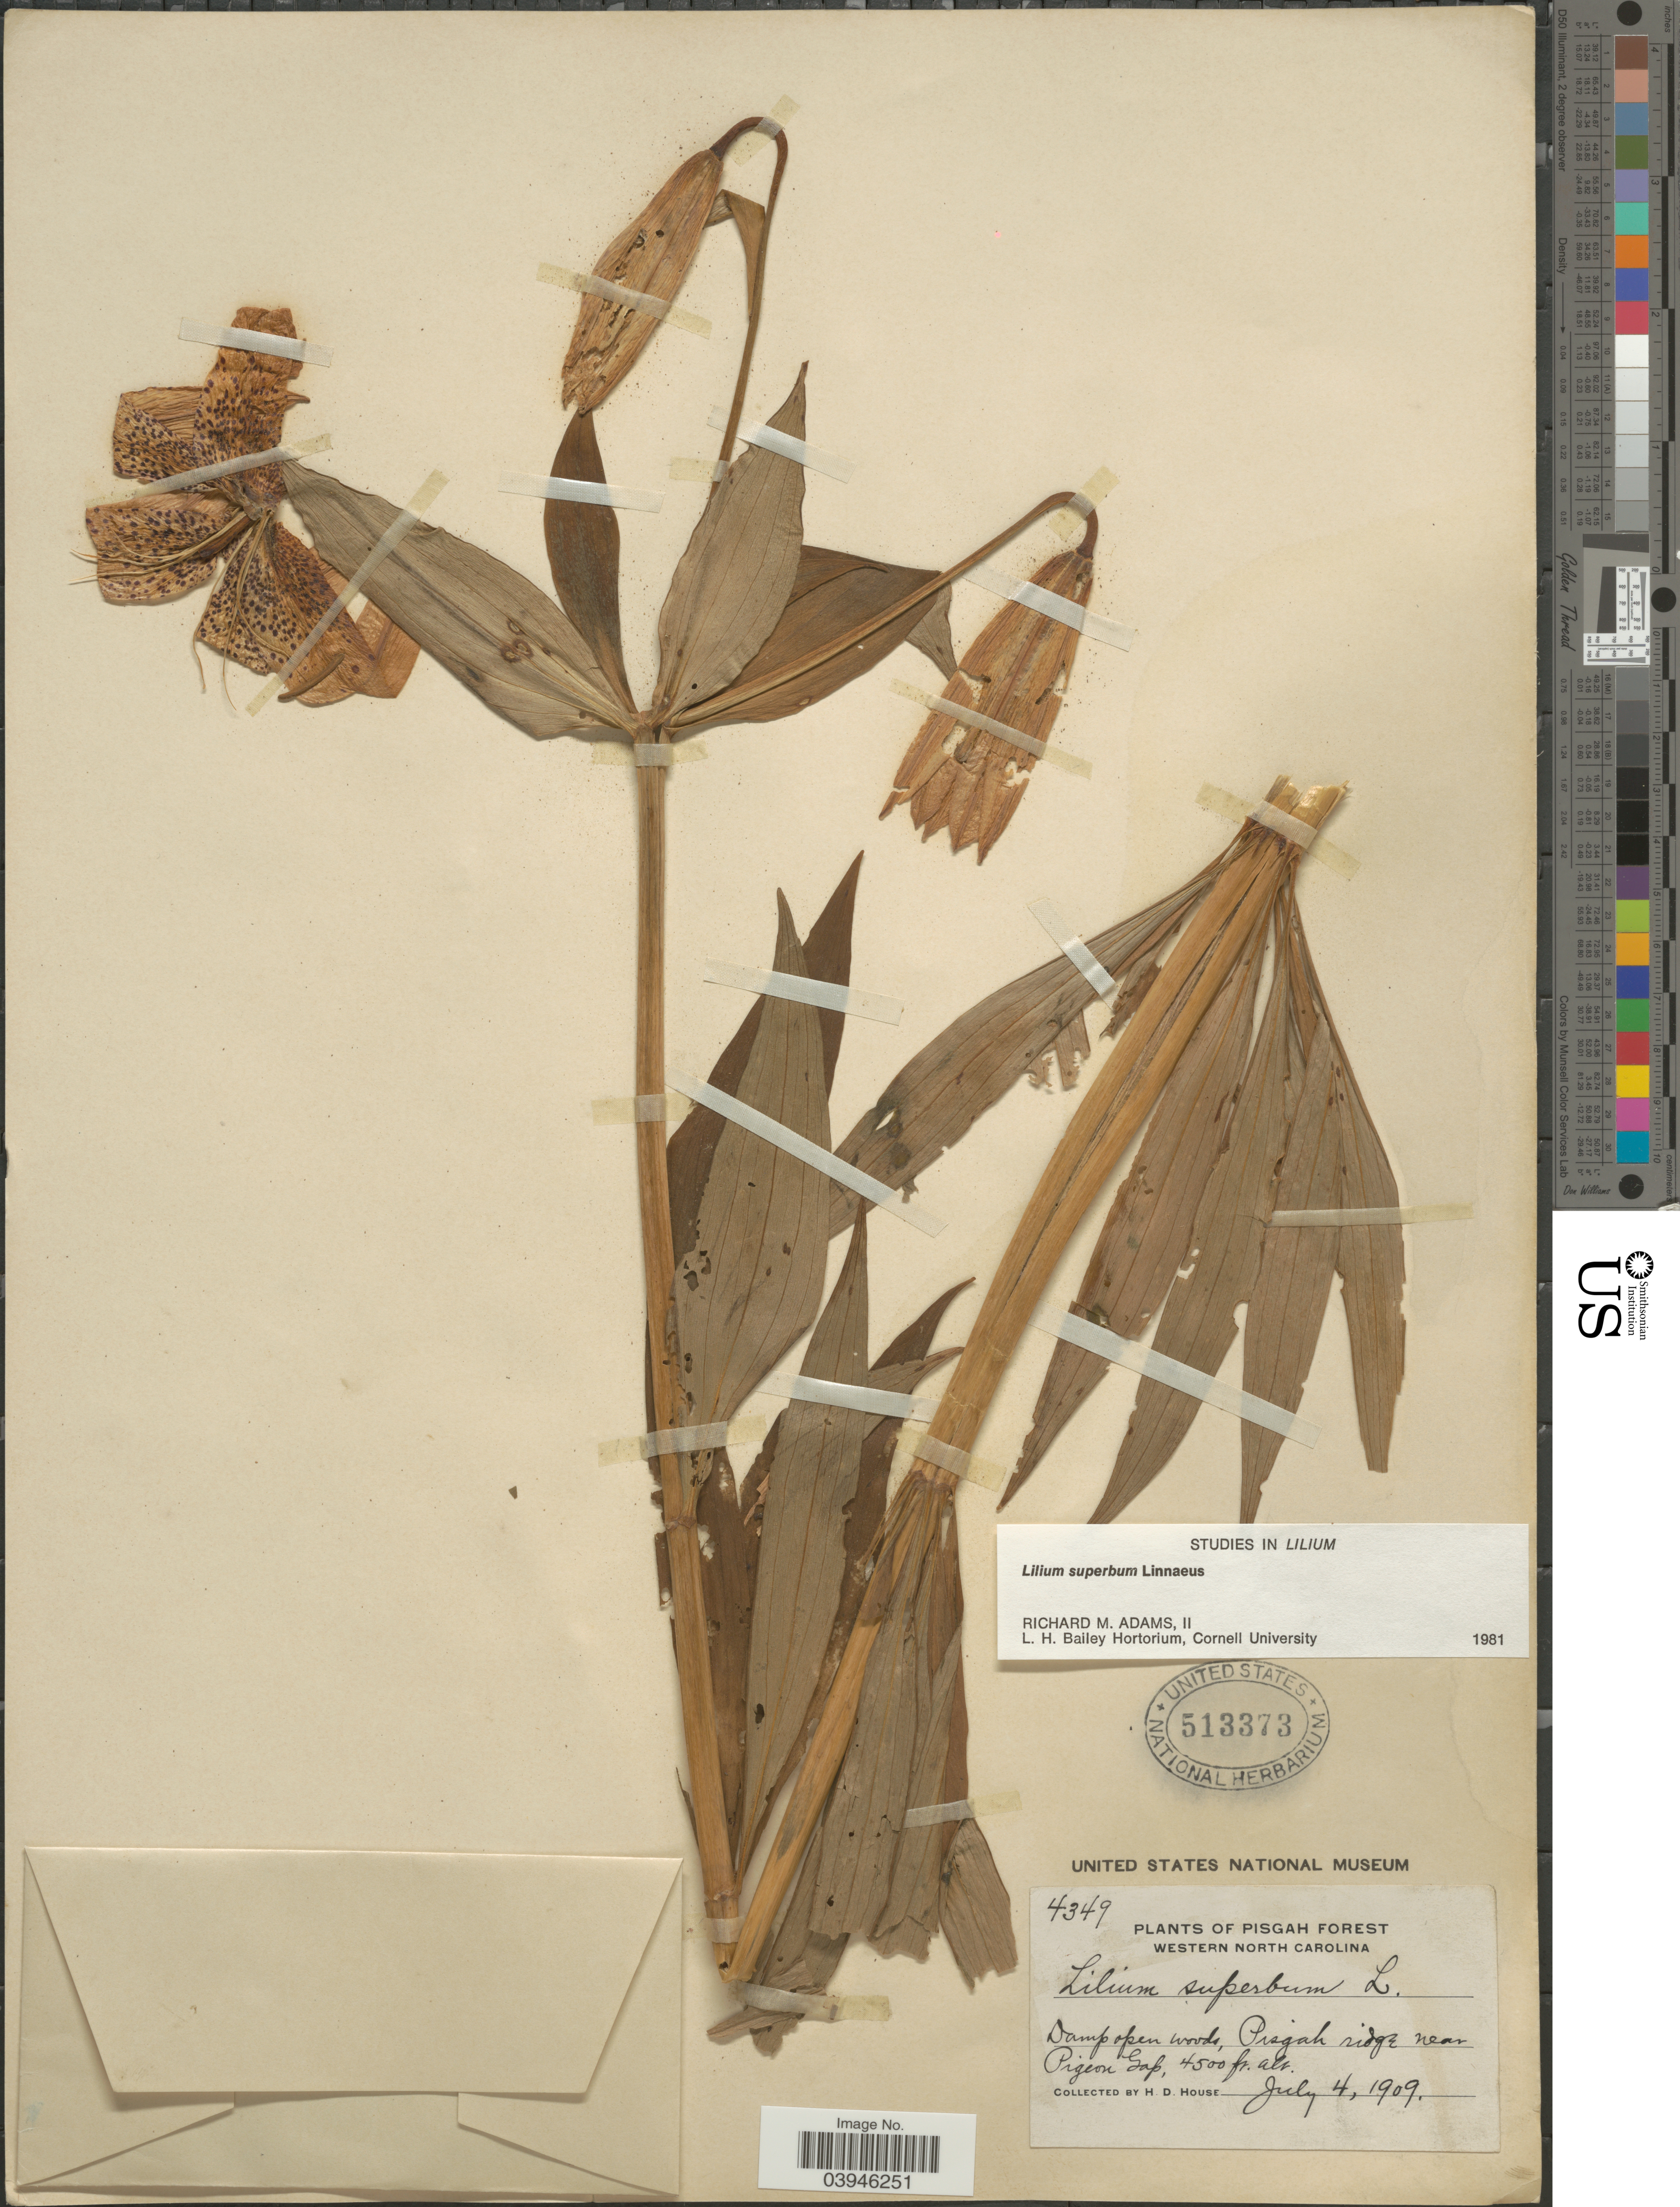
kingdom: Plantae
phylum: Tracheophyta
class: Liliopsida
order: Liliales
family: Liliaceae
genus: Lilium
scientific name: Lilium superbum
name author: L.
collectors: H. D. House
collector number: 4349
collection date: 1909-07-04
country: United States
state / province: North Carolina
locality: Pisgah Forest. Western North Carolina. Pisgah ridge near Pigeon Gap.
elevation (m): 1372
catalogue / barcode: US 513373